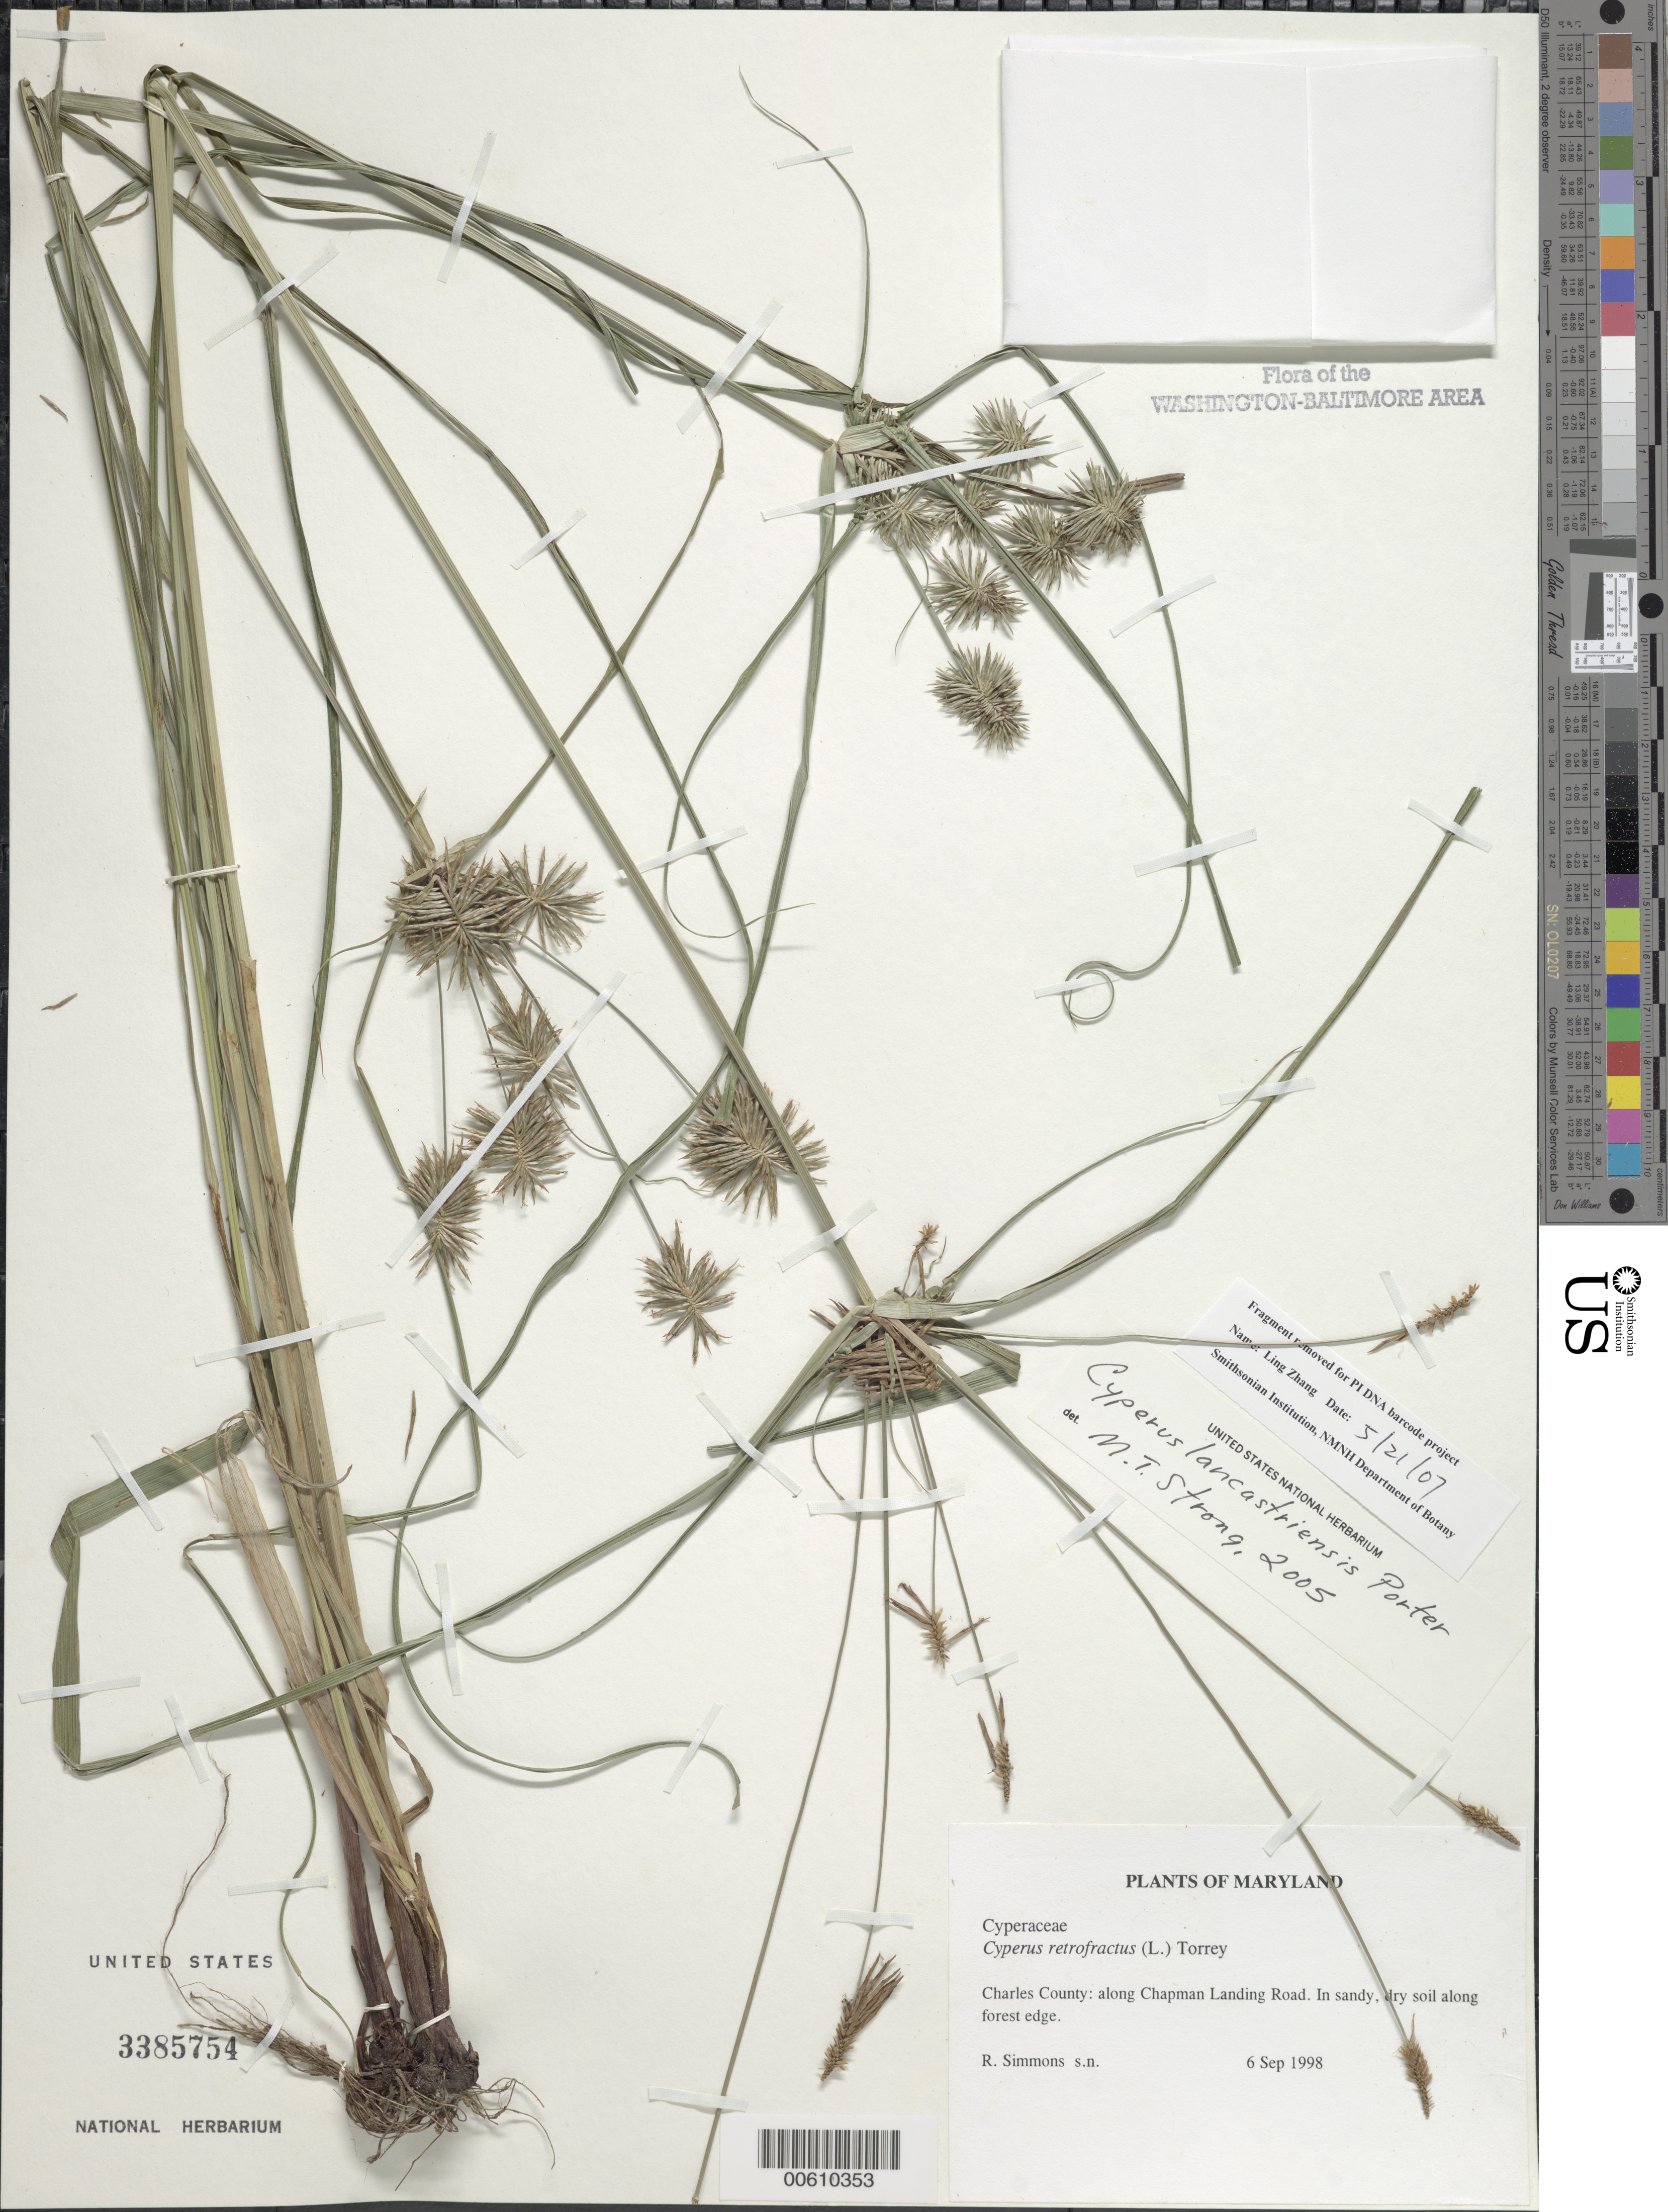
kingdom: Plantae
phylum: Tracheophyta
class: Liliopsida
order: Poales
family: Cyperaceae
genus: Cyperus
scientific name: Cyperus lancastriensis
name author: Porter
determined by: Strong, M. T., (US), Smithsonian Institution - National Museum of Natural History (UNITED STATES)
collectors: R. H. Simmons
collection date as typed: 06 Sep 1998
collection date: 1998-09-06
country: United States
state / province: Maryland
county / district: Charles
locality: along Chapman Landing Road.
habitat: In sandy, dry soil along forest edge.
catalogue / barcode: US 3385754